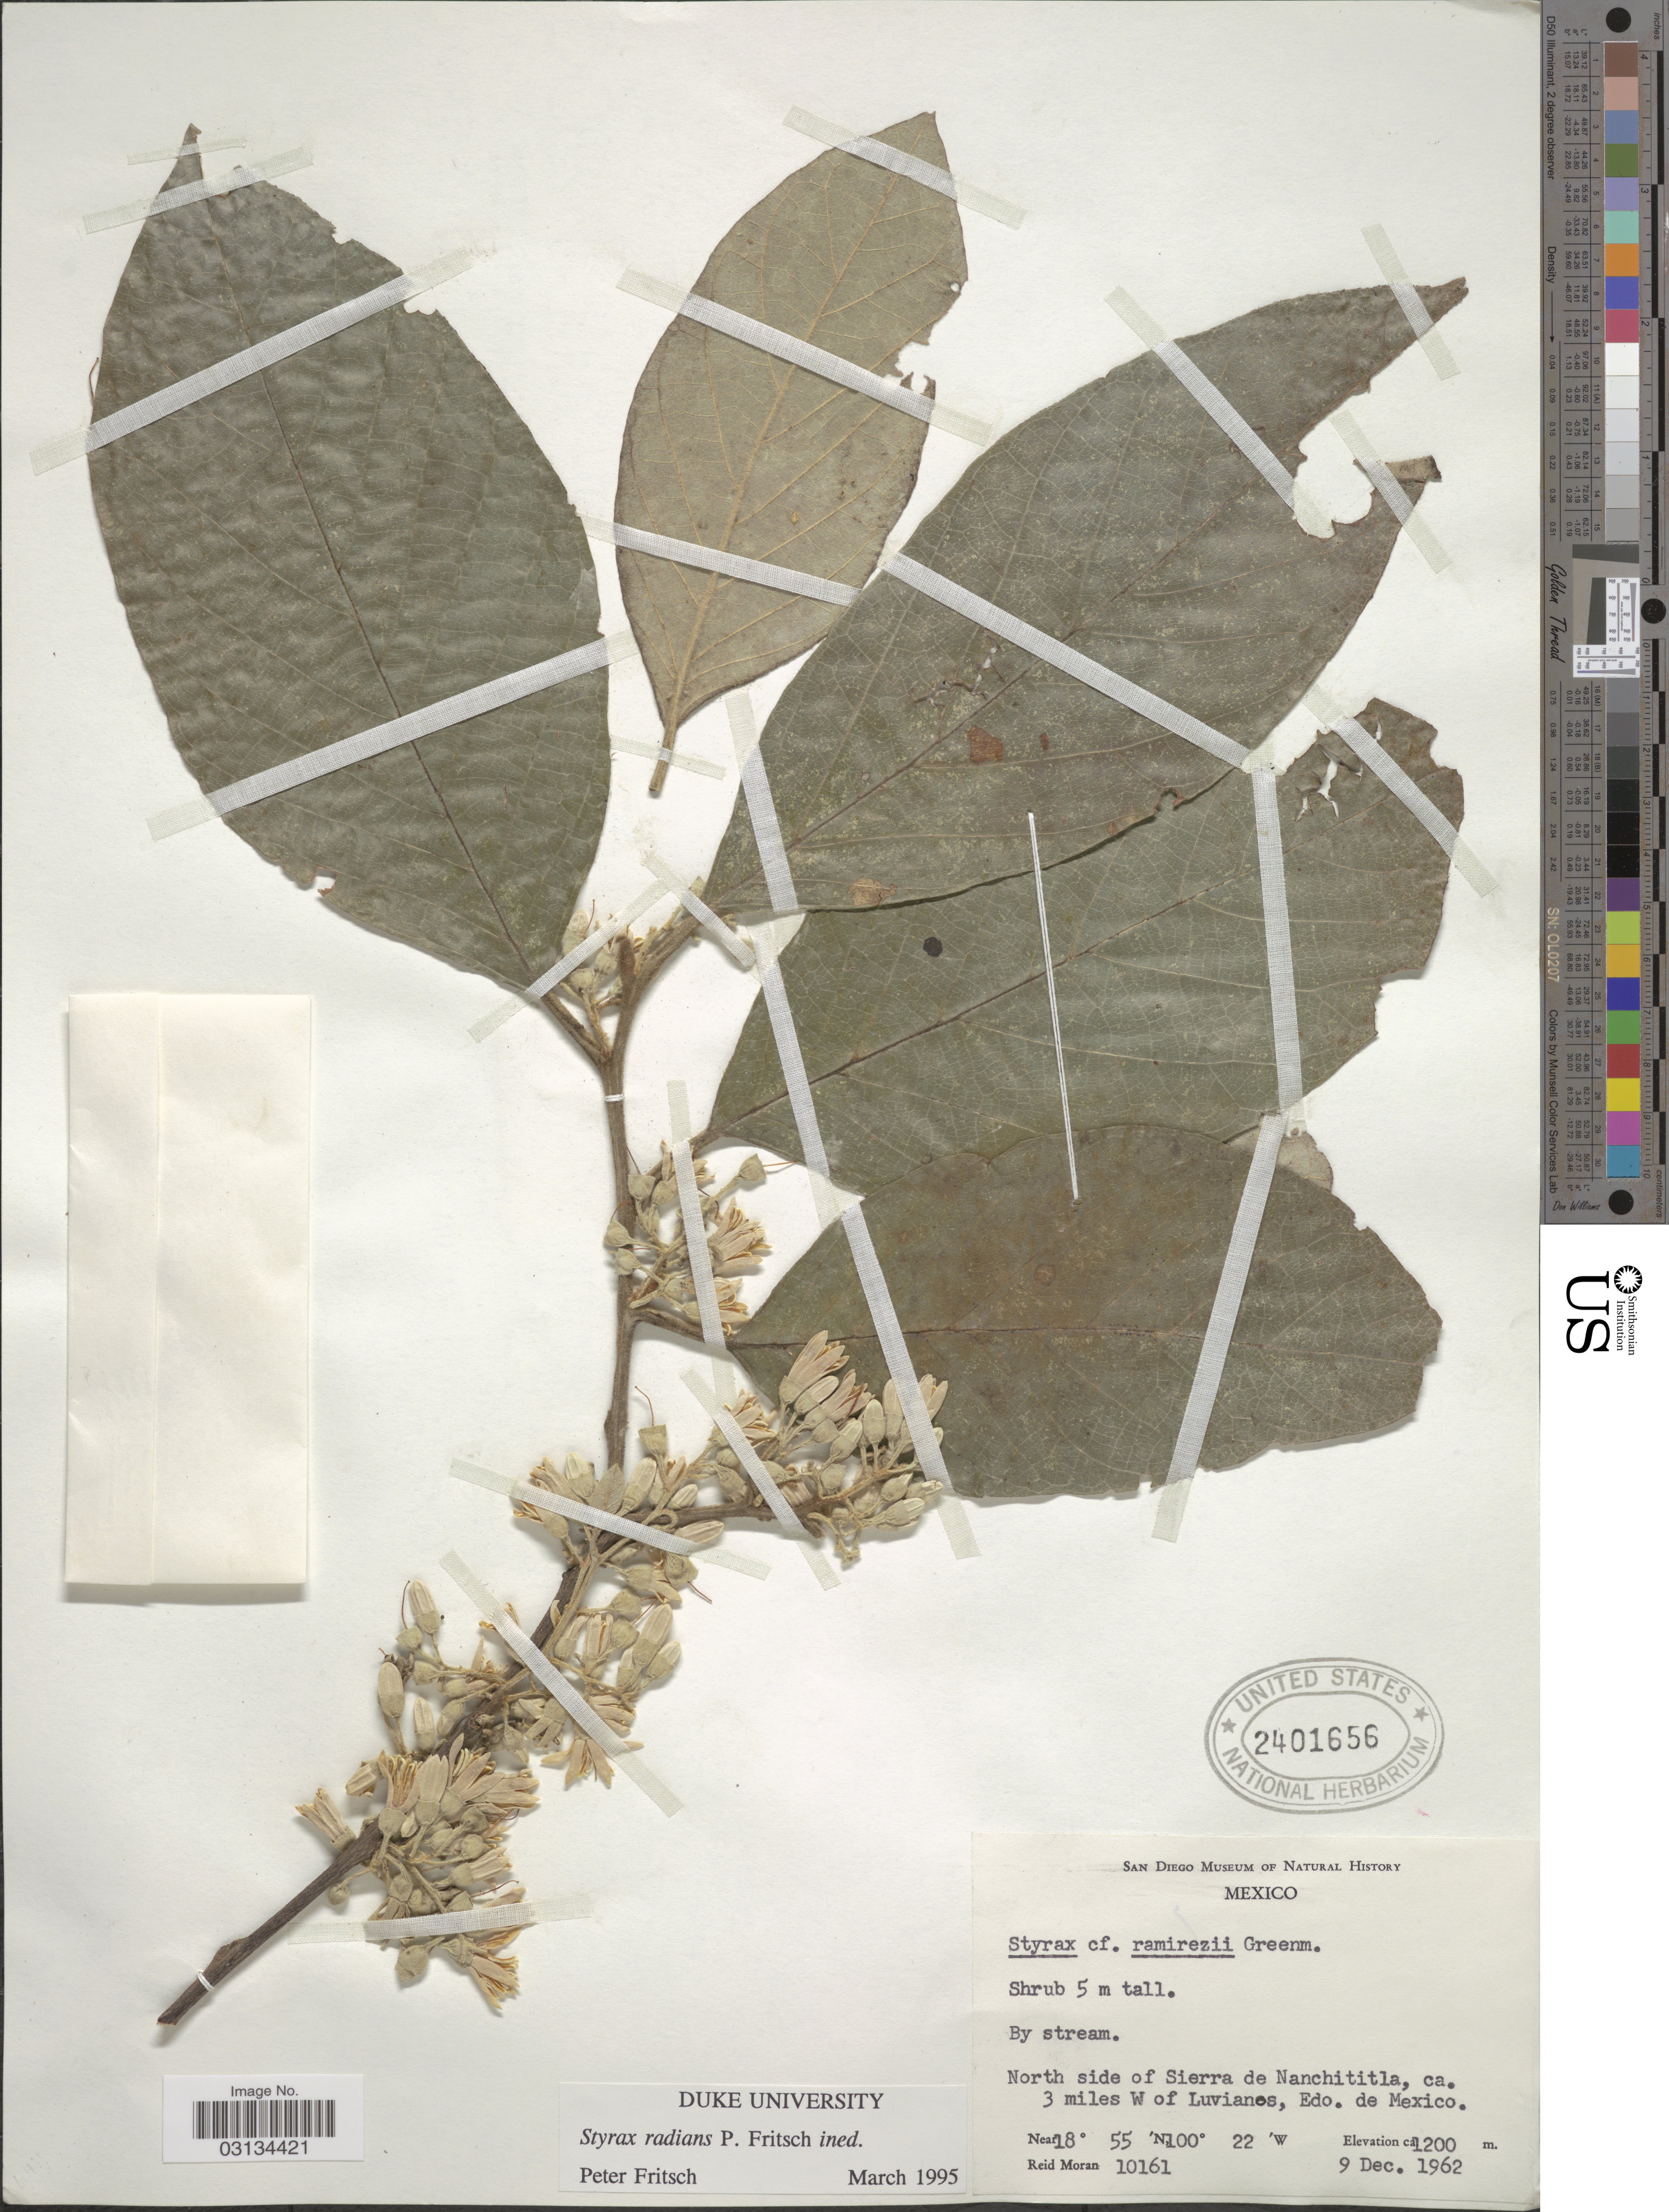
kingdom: Plantae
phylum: Tracheophyta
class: Magnoliopsida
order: Ericales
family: Styracaceae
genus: Styrax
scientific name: Styrax radians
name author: P.W. Fritsch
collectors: R. V. Moran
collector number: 10161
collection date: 1962-12-09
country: Mexico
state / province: México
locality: North side of Sierra de Nanchititla, ca. 3 miles W of Luvianos.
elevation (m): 1200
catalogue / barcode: US 2401656